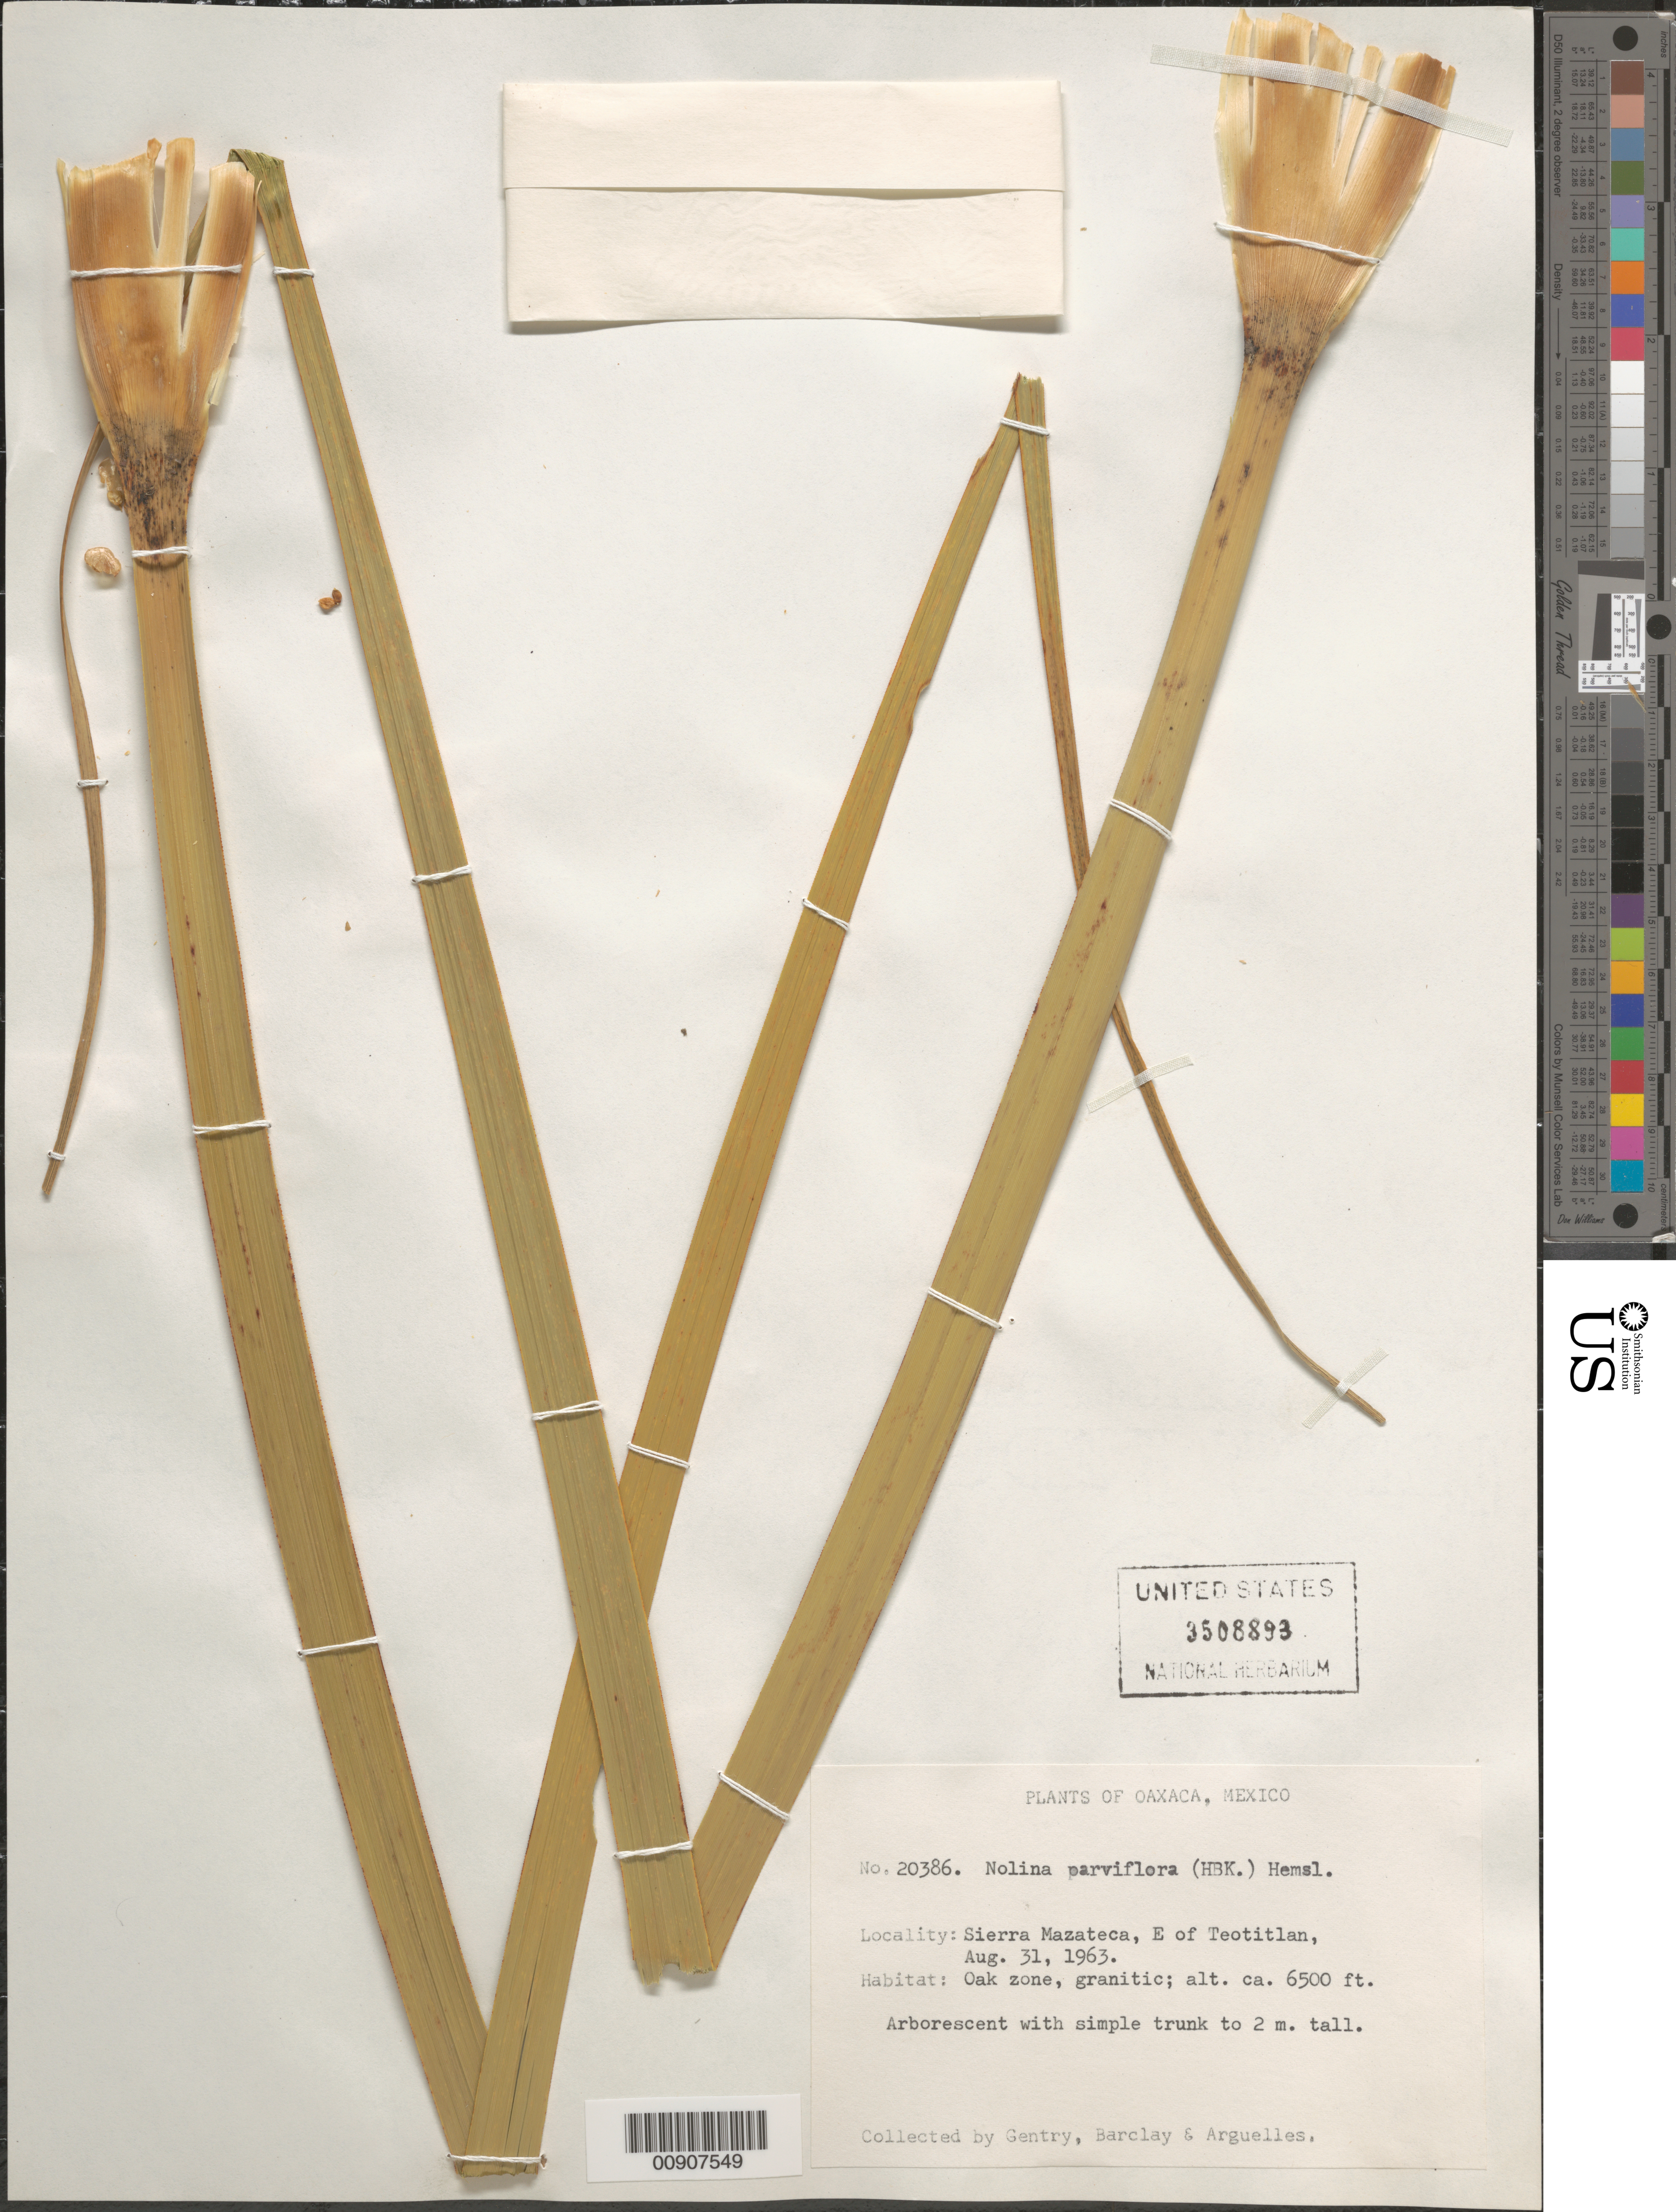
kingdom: Plantae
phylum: Tracheophyta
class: Liliopsida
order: Asparagales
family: Asparagaceae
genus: Nolina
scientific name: Nolina parviflora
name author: (Kunth) Hemsl.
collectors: Gentry, --, -- Barclay & Arguelles, --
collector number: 20386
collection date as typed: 31 Aug 1963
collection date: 1963-08-31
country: Mexico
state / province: Oaxaca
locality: Oaxaca: Sierra Mazateca, E of Teotitlan.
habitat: Oak zone, granitic.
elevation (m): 1981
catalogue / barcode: US 3508893